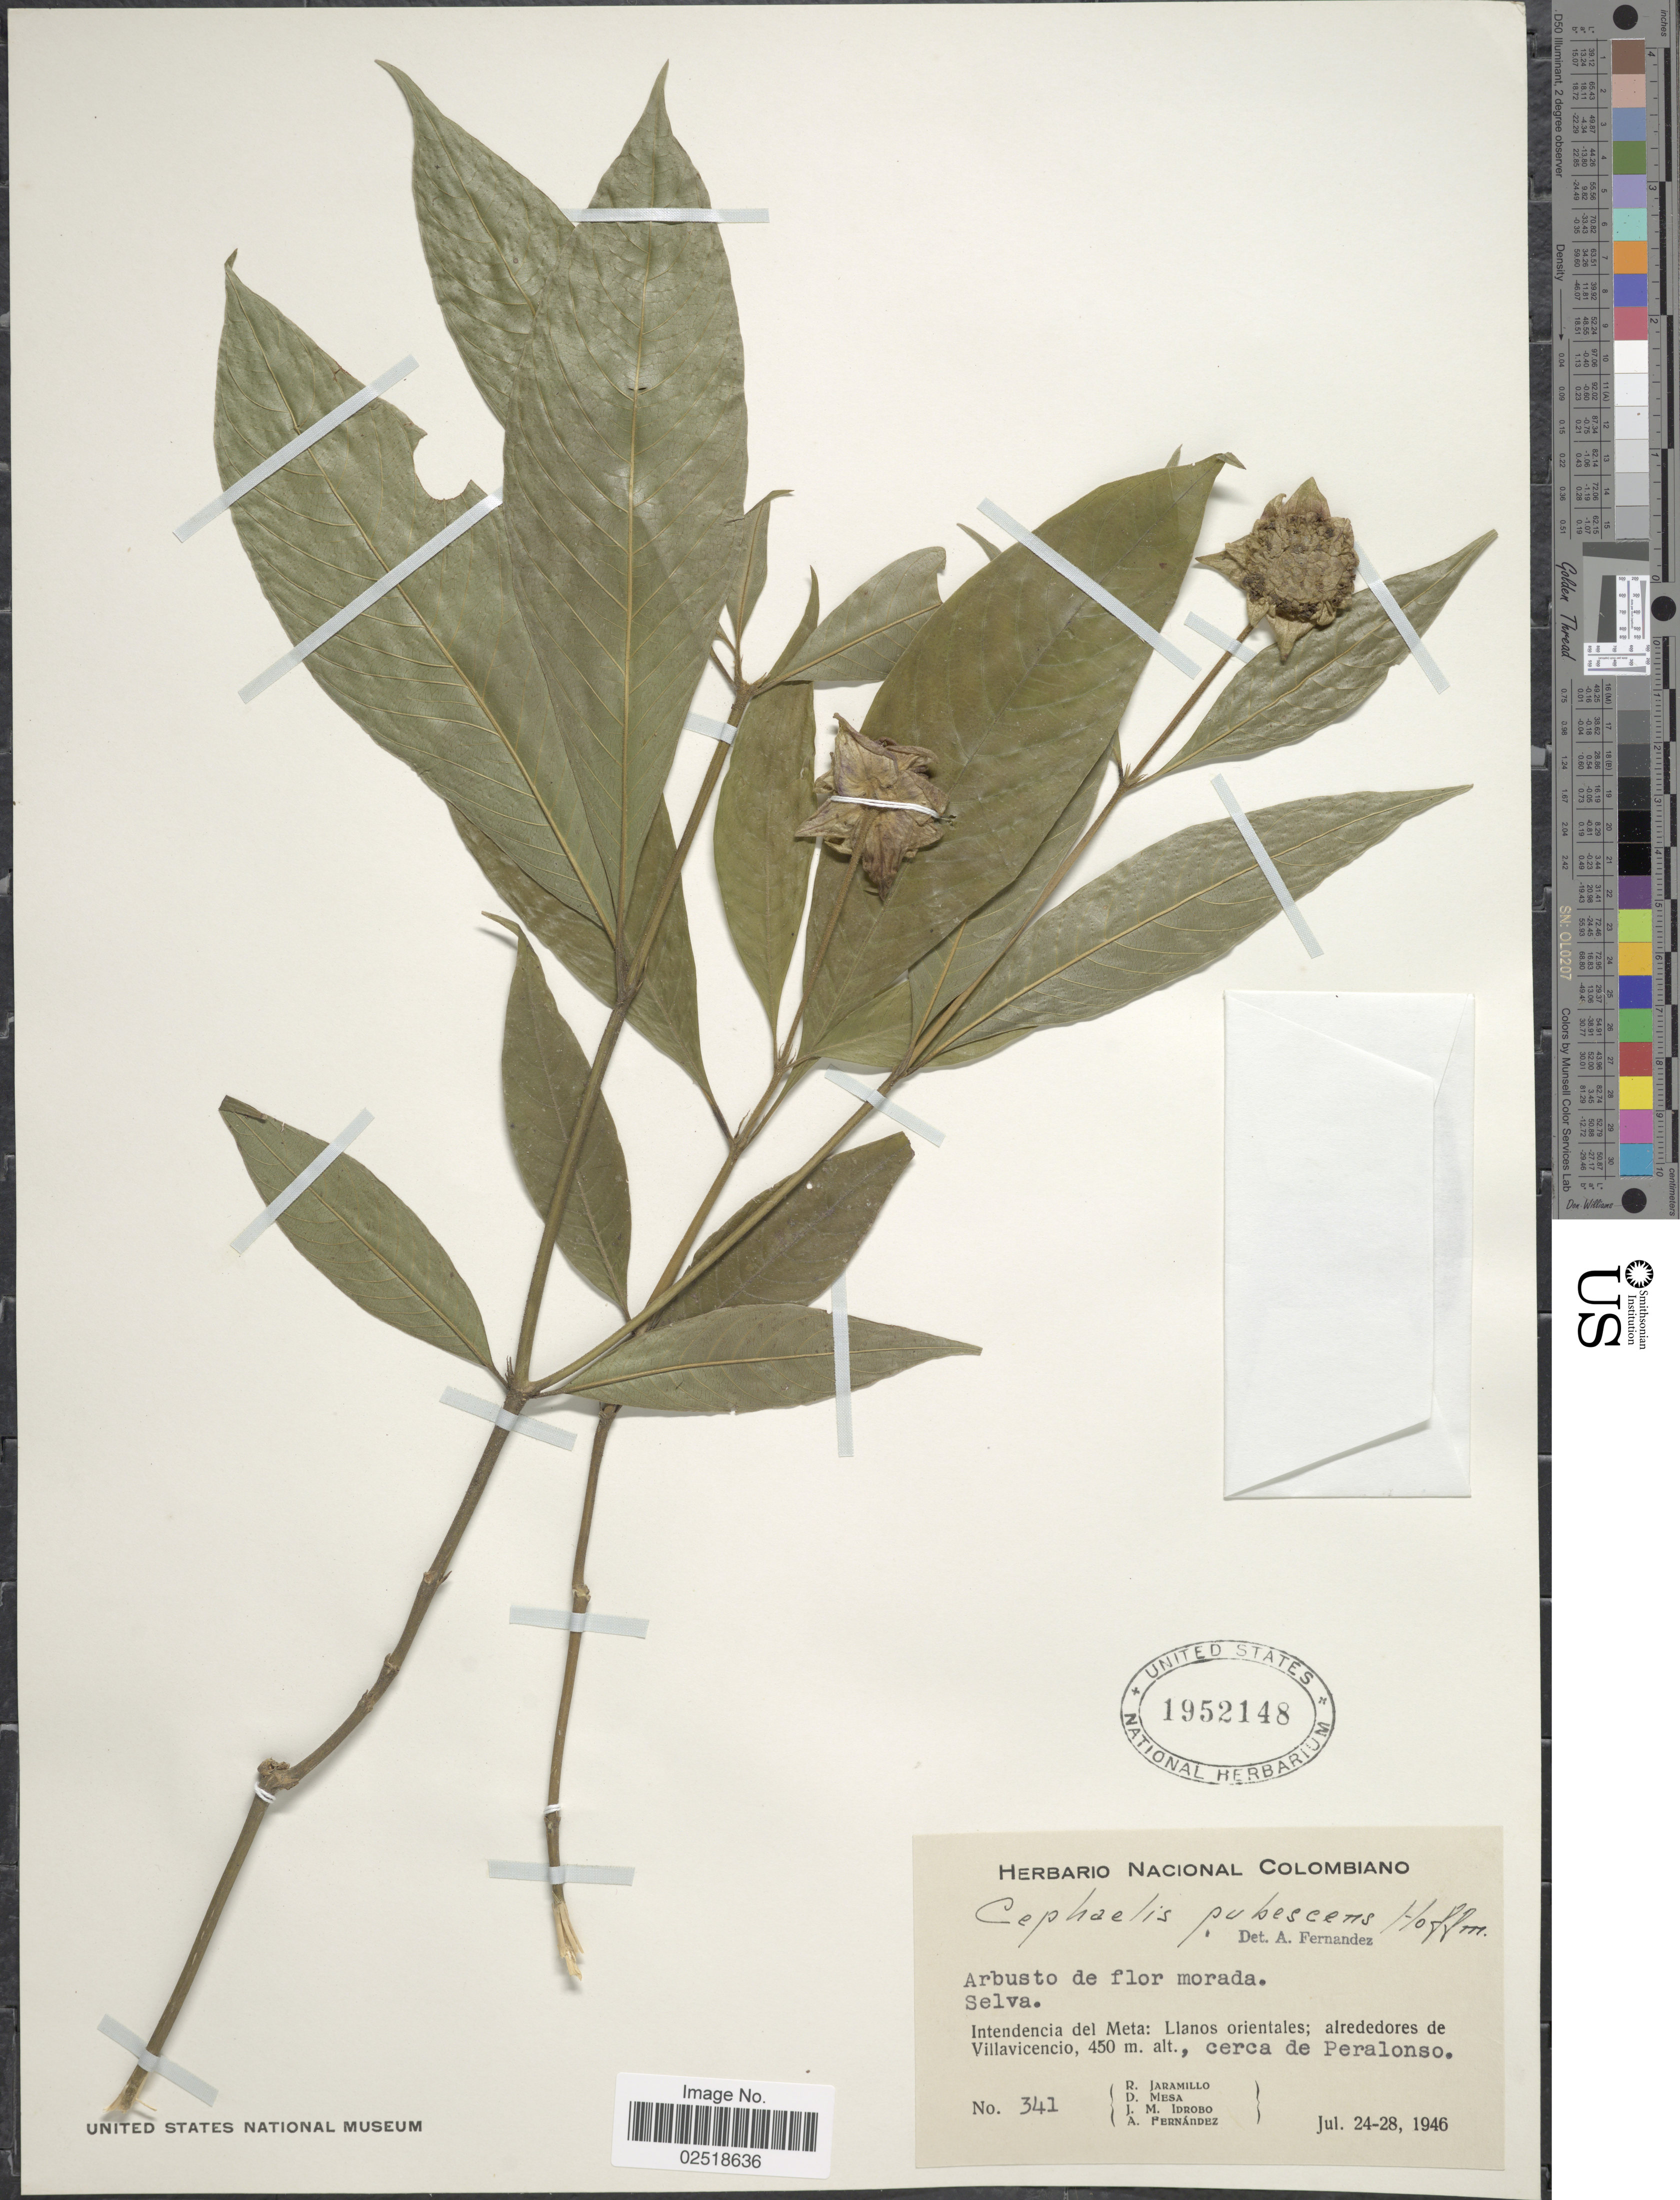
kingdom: Plantae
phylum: Tracheophyta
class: Magnoliopsida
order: Gentianales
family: Rubiaceae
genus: Psychotria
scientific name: Psychotria bracteocardia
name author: (DC.) Müll. Arg.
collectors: R. Jaramillo M., D. Mesa, J. M. Idrobo & A. Fernández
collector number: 341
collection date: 1946-07-24/1946-07-28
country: Colombia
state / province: Meta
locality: Selva, Intendencia del Meta: Llanos orientales; alrededores de Villavicencio, cerca de Peralonso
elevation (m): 450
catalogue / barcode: US 1952148